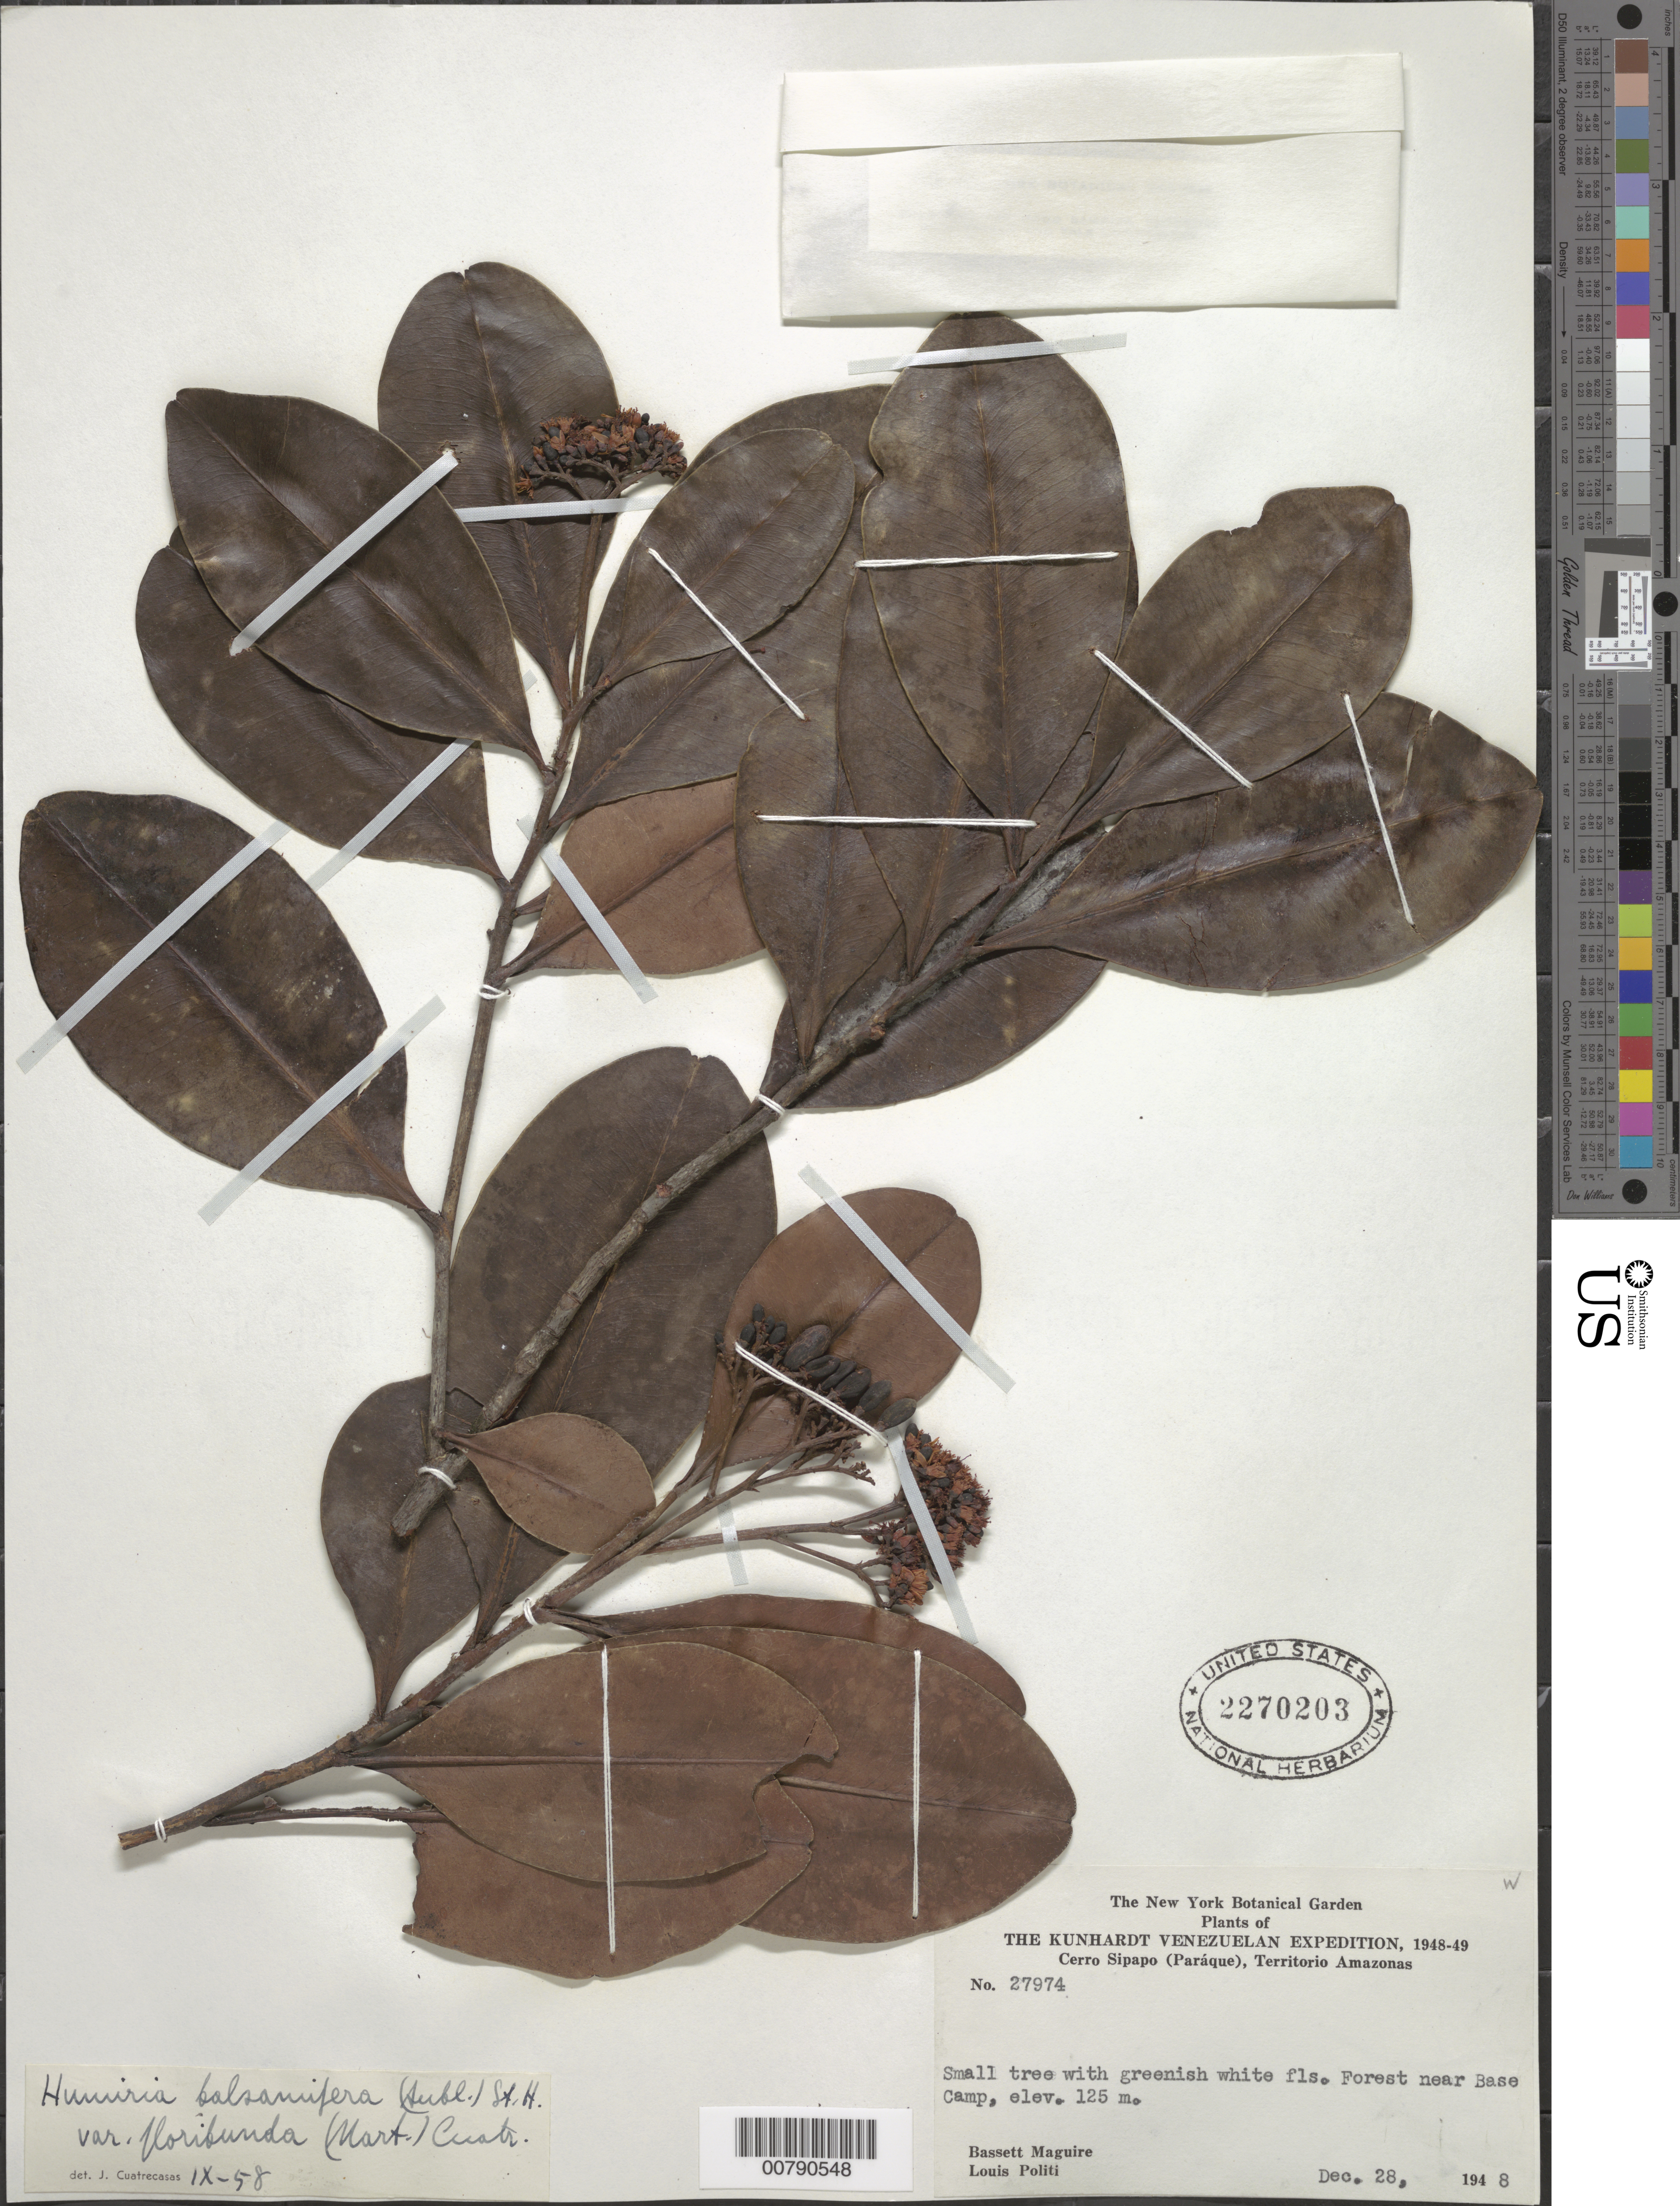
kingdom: Plantae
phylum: Tracheophyta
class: Magnoliopsida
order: Malpighiales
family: Humiriaceae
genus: Humiria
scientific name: Humiria balsamifera var. floribunda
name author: (Mart.) Cuatrec.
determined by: Cuatrecasas, J.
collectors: B. Maguire & L. Politi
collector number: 27974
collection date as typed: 28-Dec-49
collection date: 1949-12-28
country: Venezuela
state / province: Amazonas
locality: Cerro Sipapo (Paráque), Base Camp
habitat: Forest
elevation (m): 125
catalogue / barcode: US 2270203